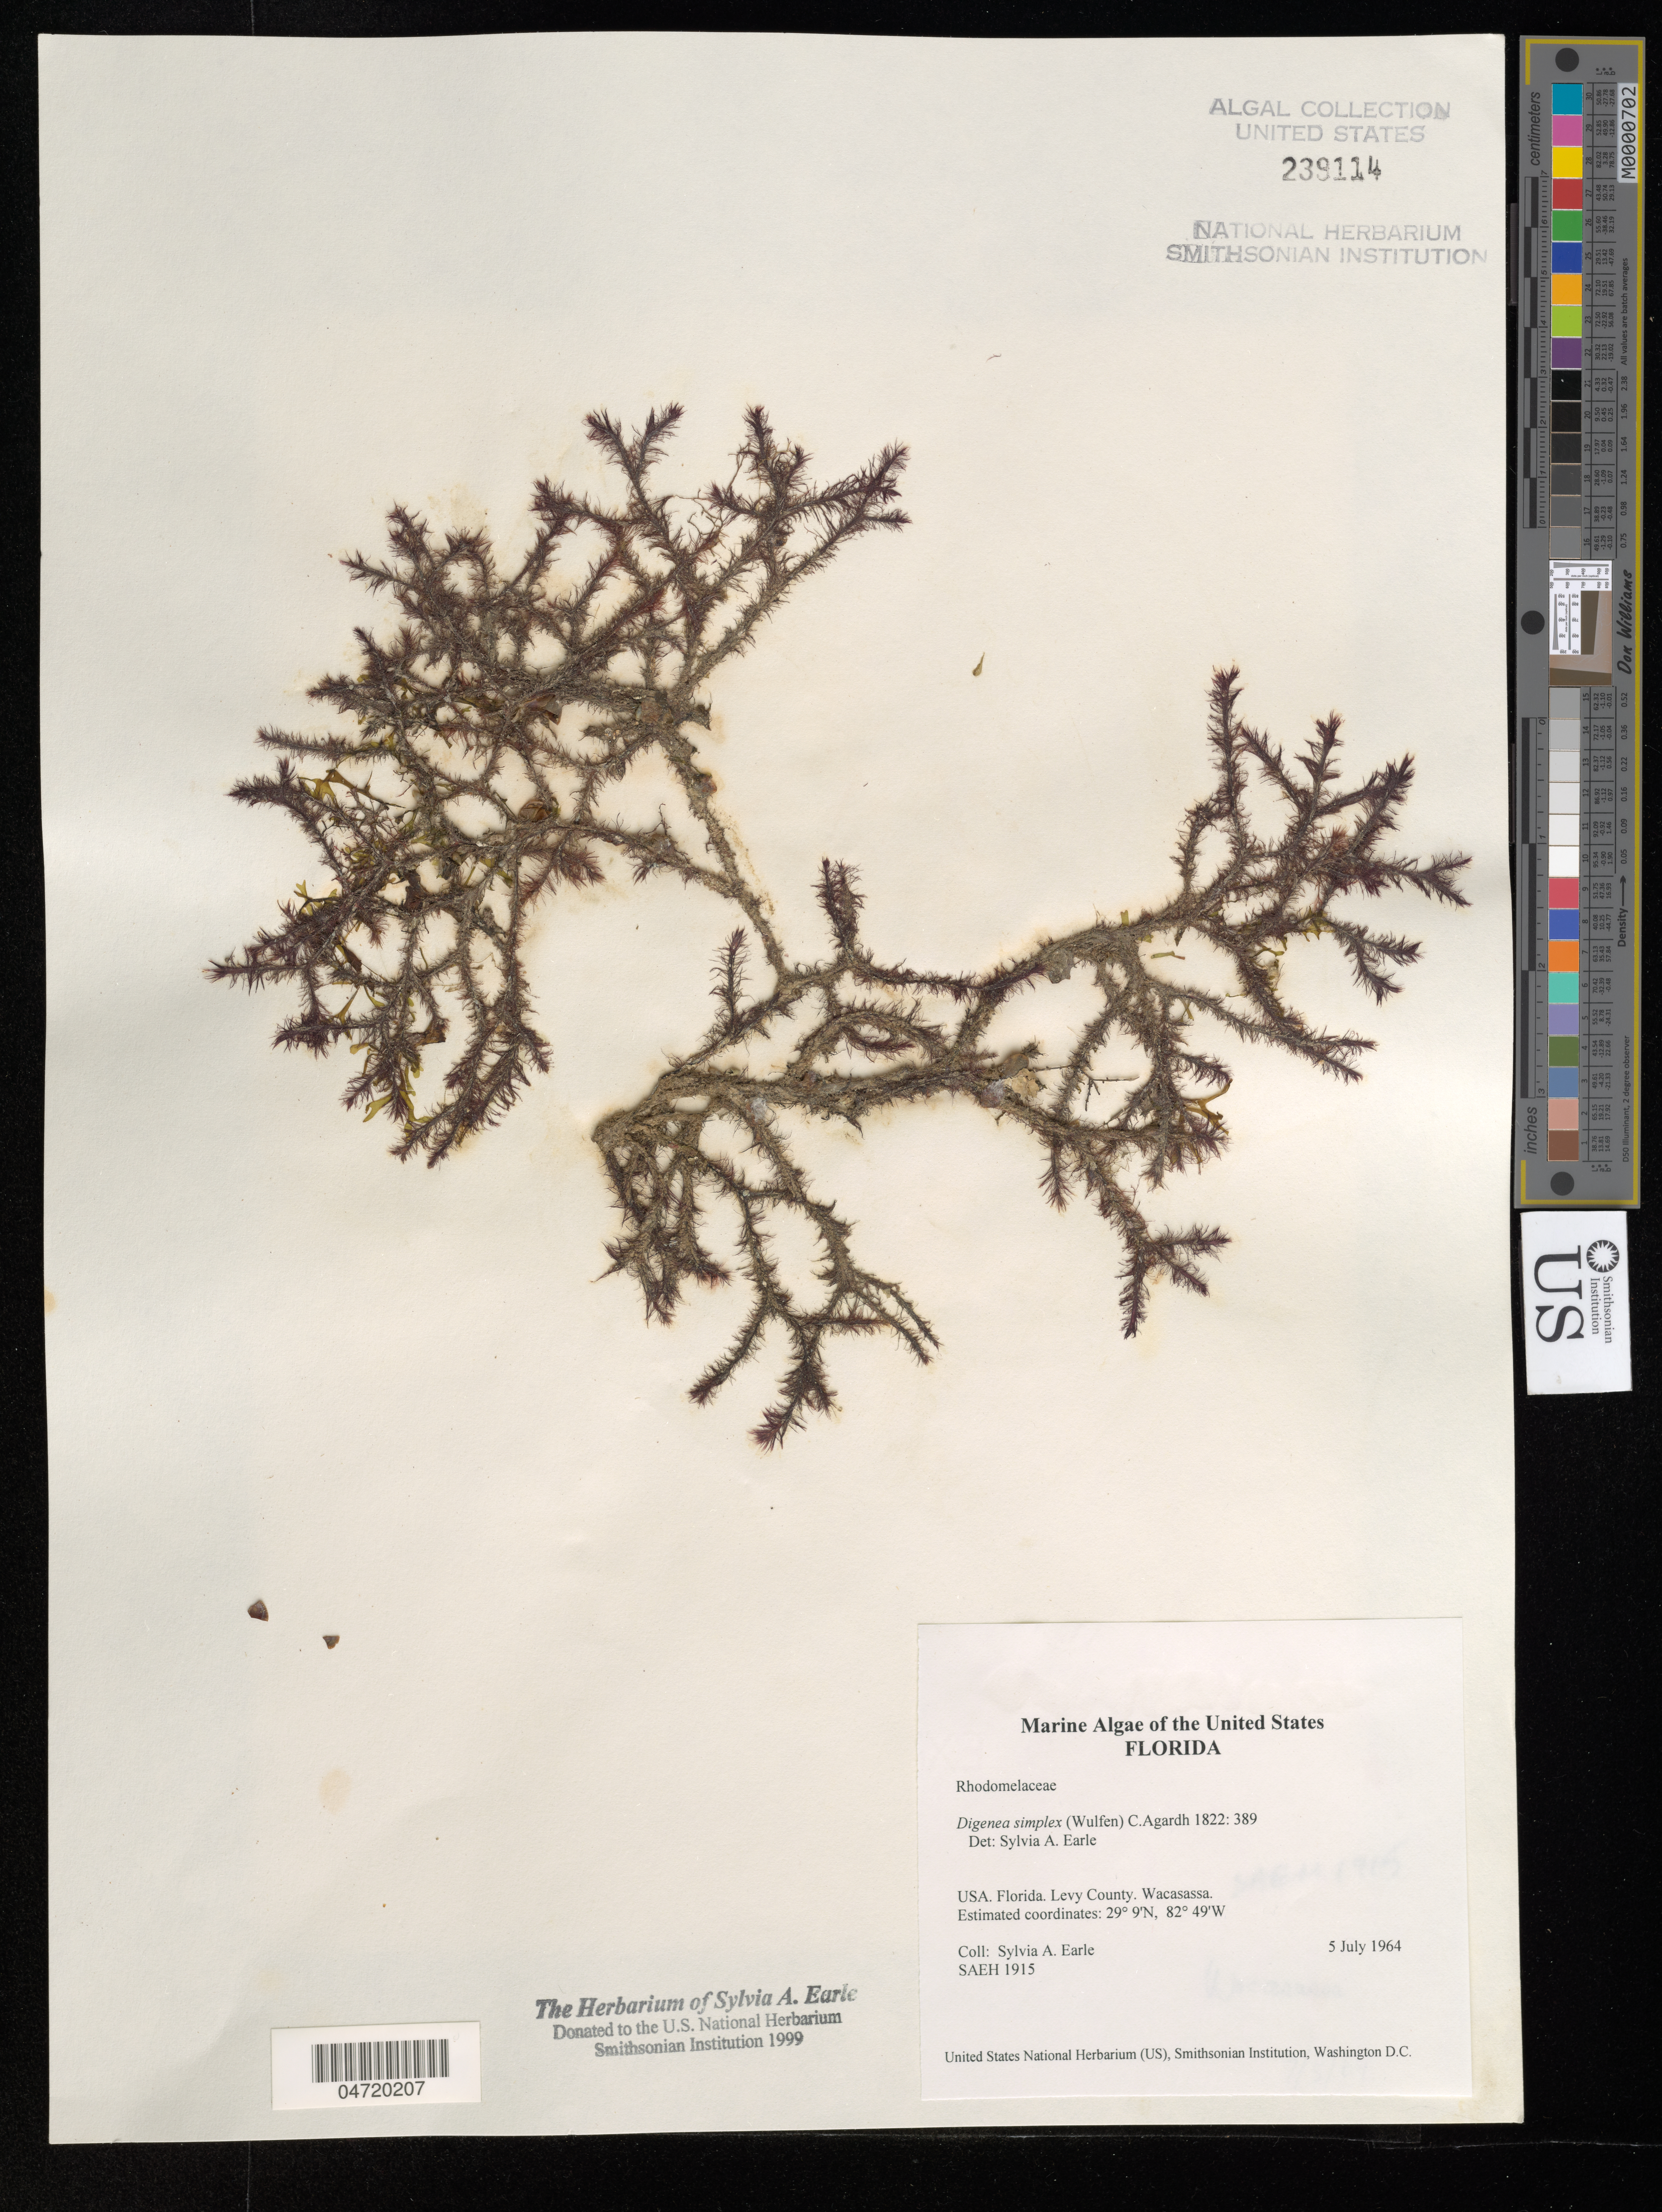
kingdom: Plantae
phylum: Rhodophyta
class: Florideophyceae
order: Ceramiales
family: Rhodomelaceae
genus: Digenea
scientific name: Digenea simplex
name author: (Wulfen) C. Agardh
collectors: S. A. Earle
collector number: SAEH1915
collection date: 1964-07-05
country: United States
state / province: Florida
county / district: Levy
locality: Levy County. Wacasassa.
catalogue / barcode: US 239114